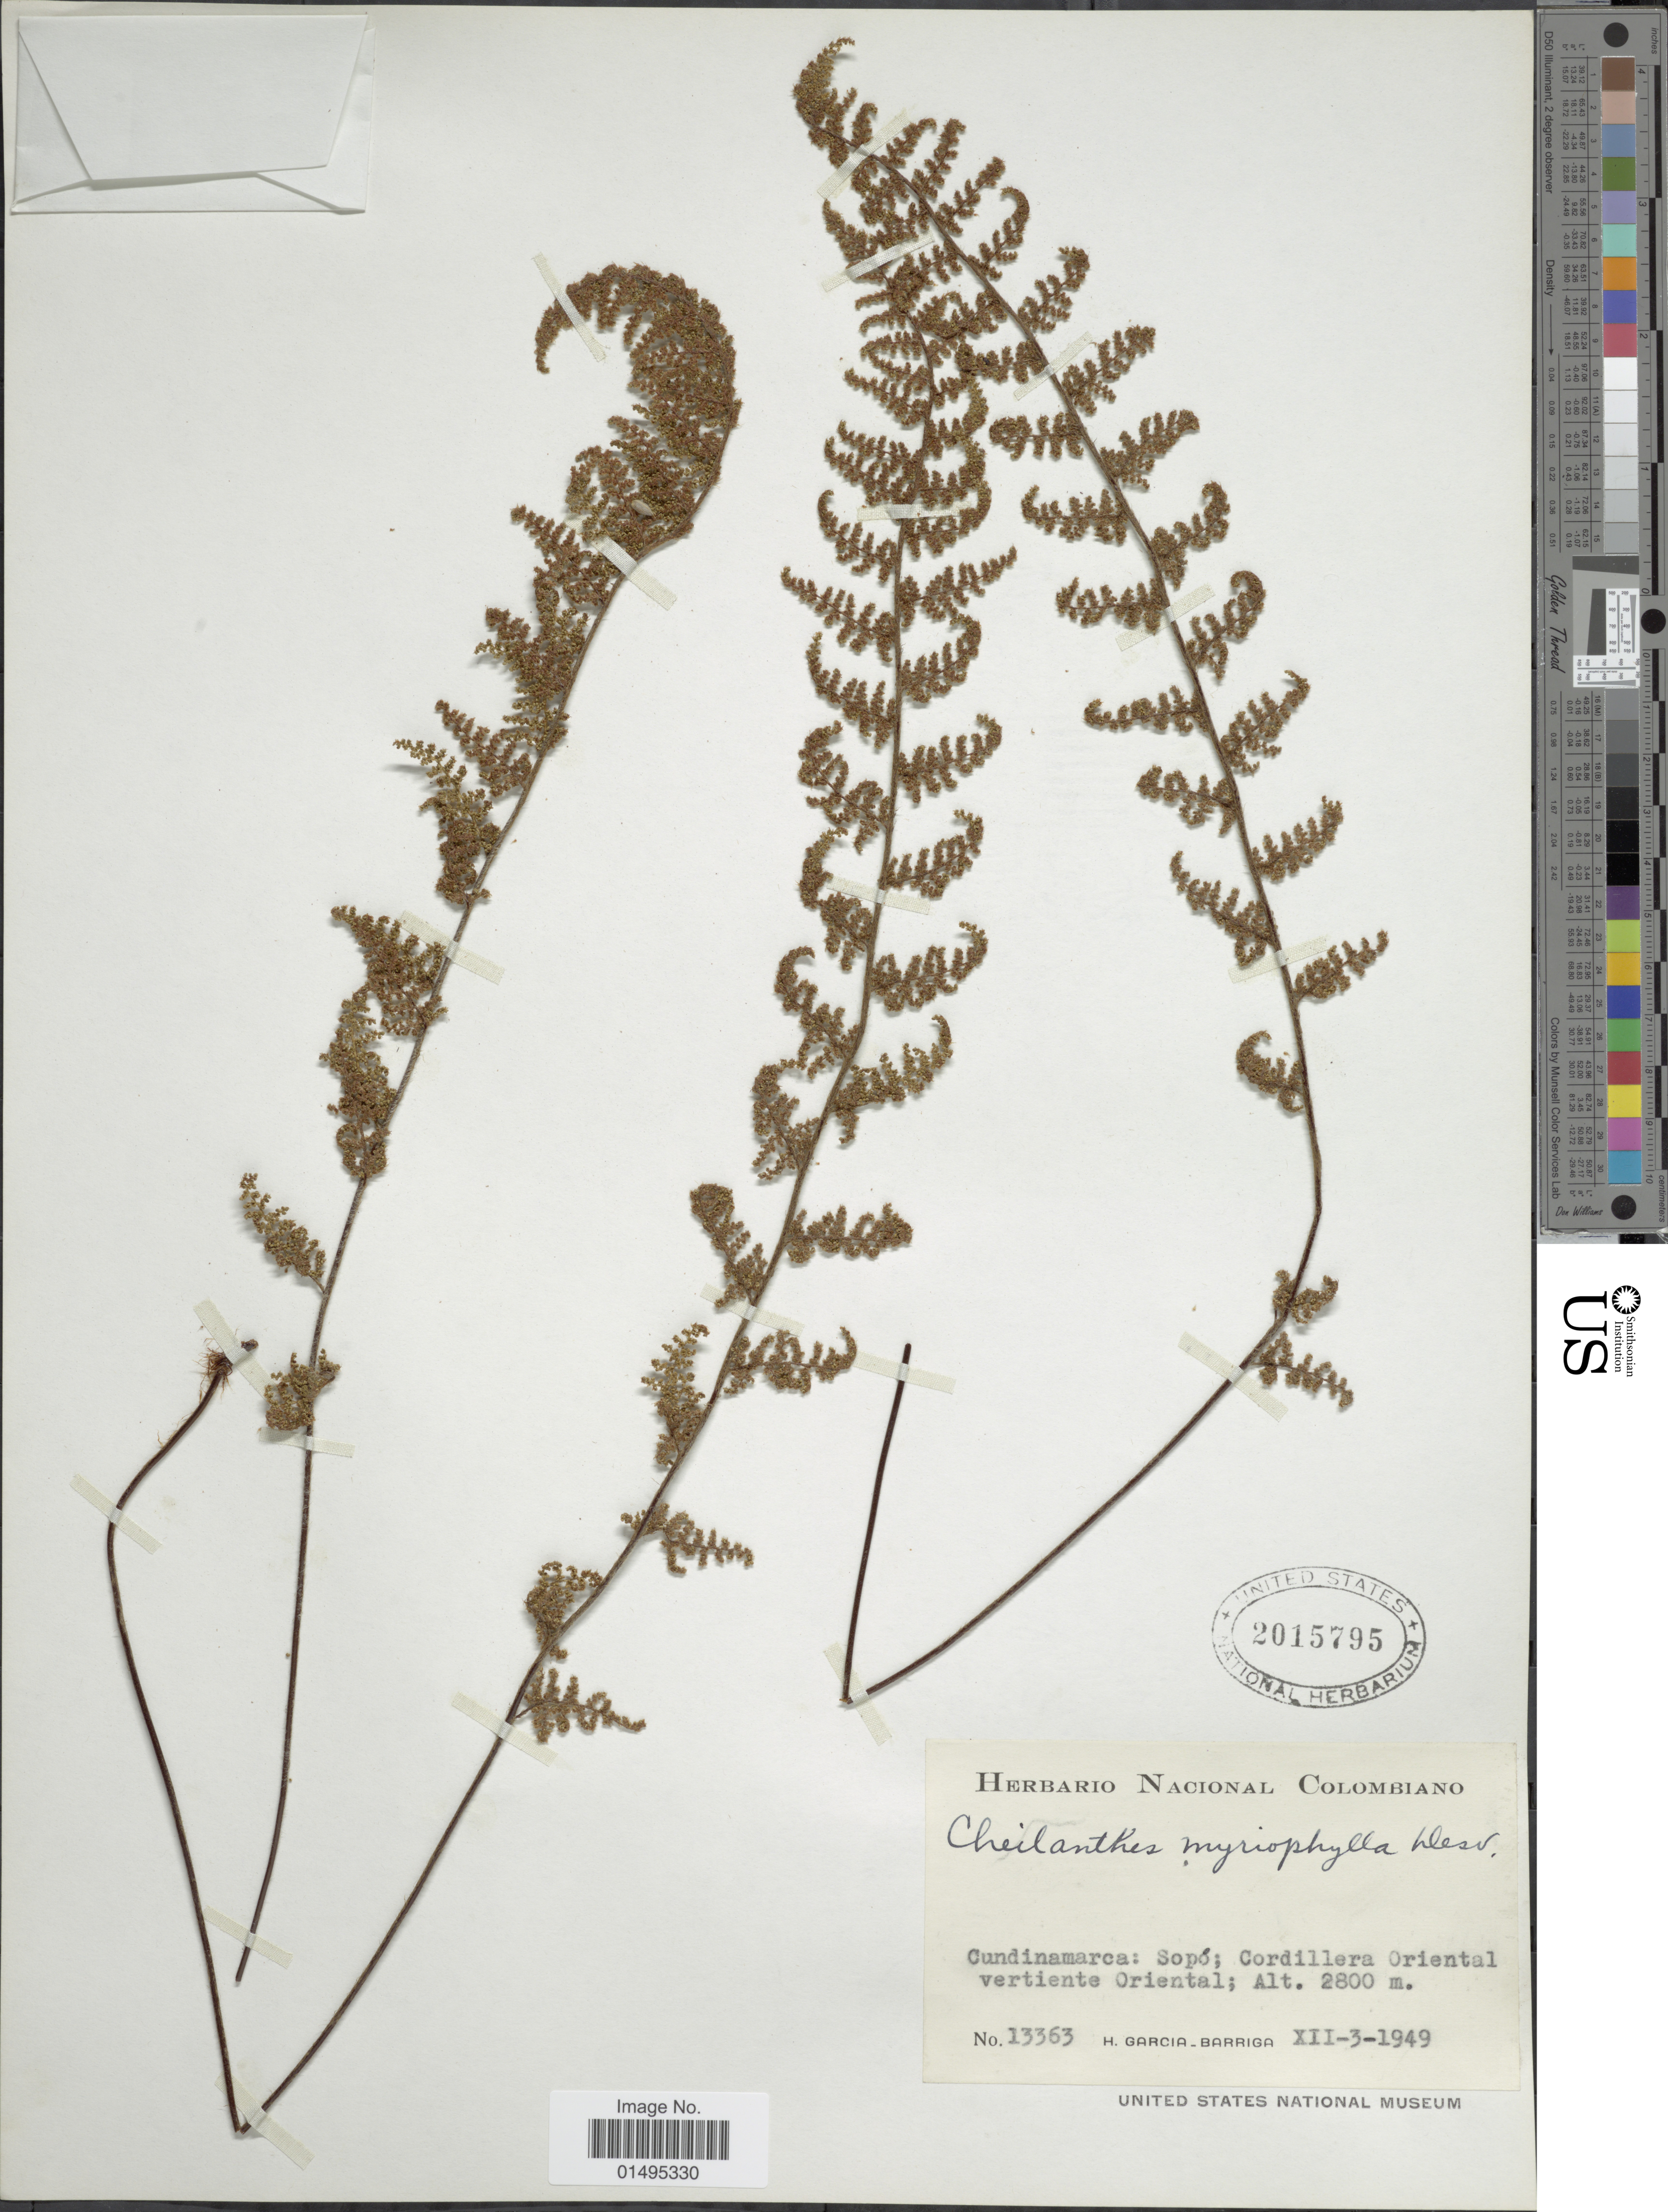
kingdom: Plantae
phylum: Tracheophyta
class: Polypodiopsida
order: Polypodiales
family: Pteridaceae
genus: Myriopteris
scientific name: Myriopteris myriophylla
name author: (Desv.) J. Sm.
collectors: H. García Barriga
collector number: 13363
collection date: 1949-12-03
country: Colombia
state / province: Cundinamarca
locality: Cundinamarca: Sopo; Cordillera Oriental vertiente Oriental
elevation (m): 2800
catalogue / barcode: US 2015795